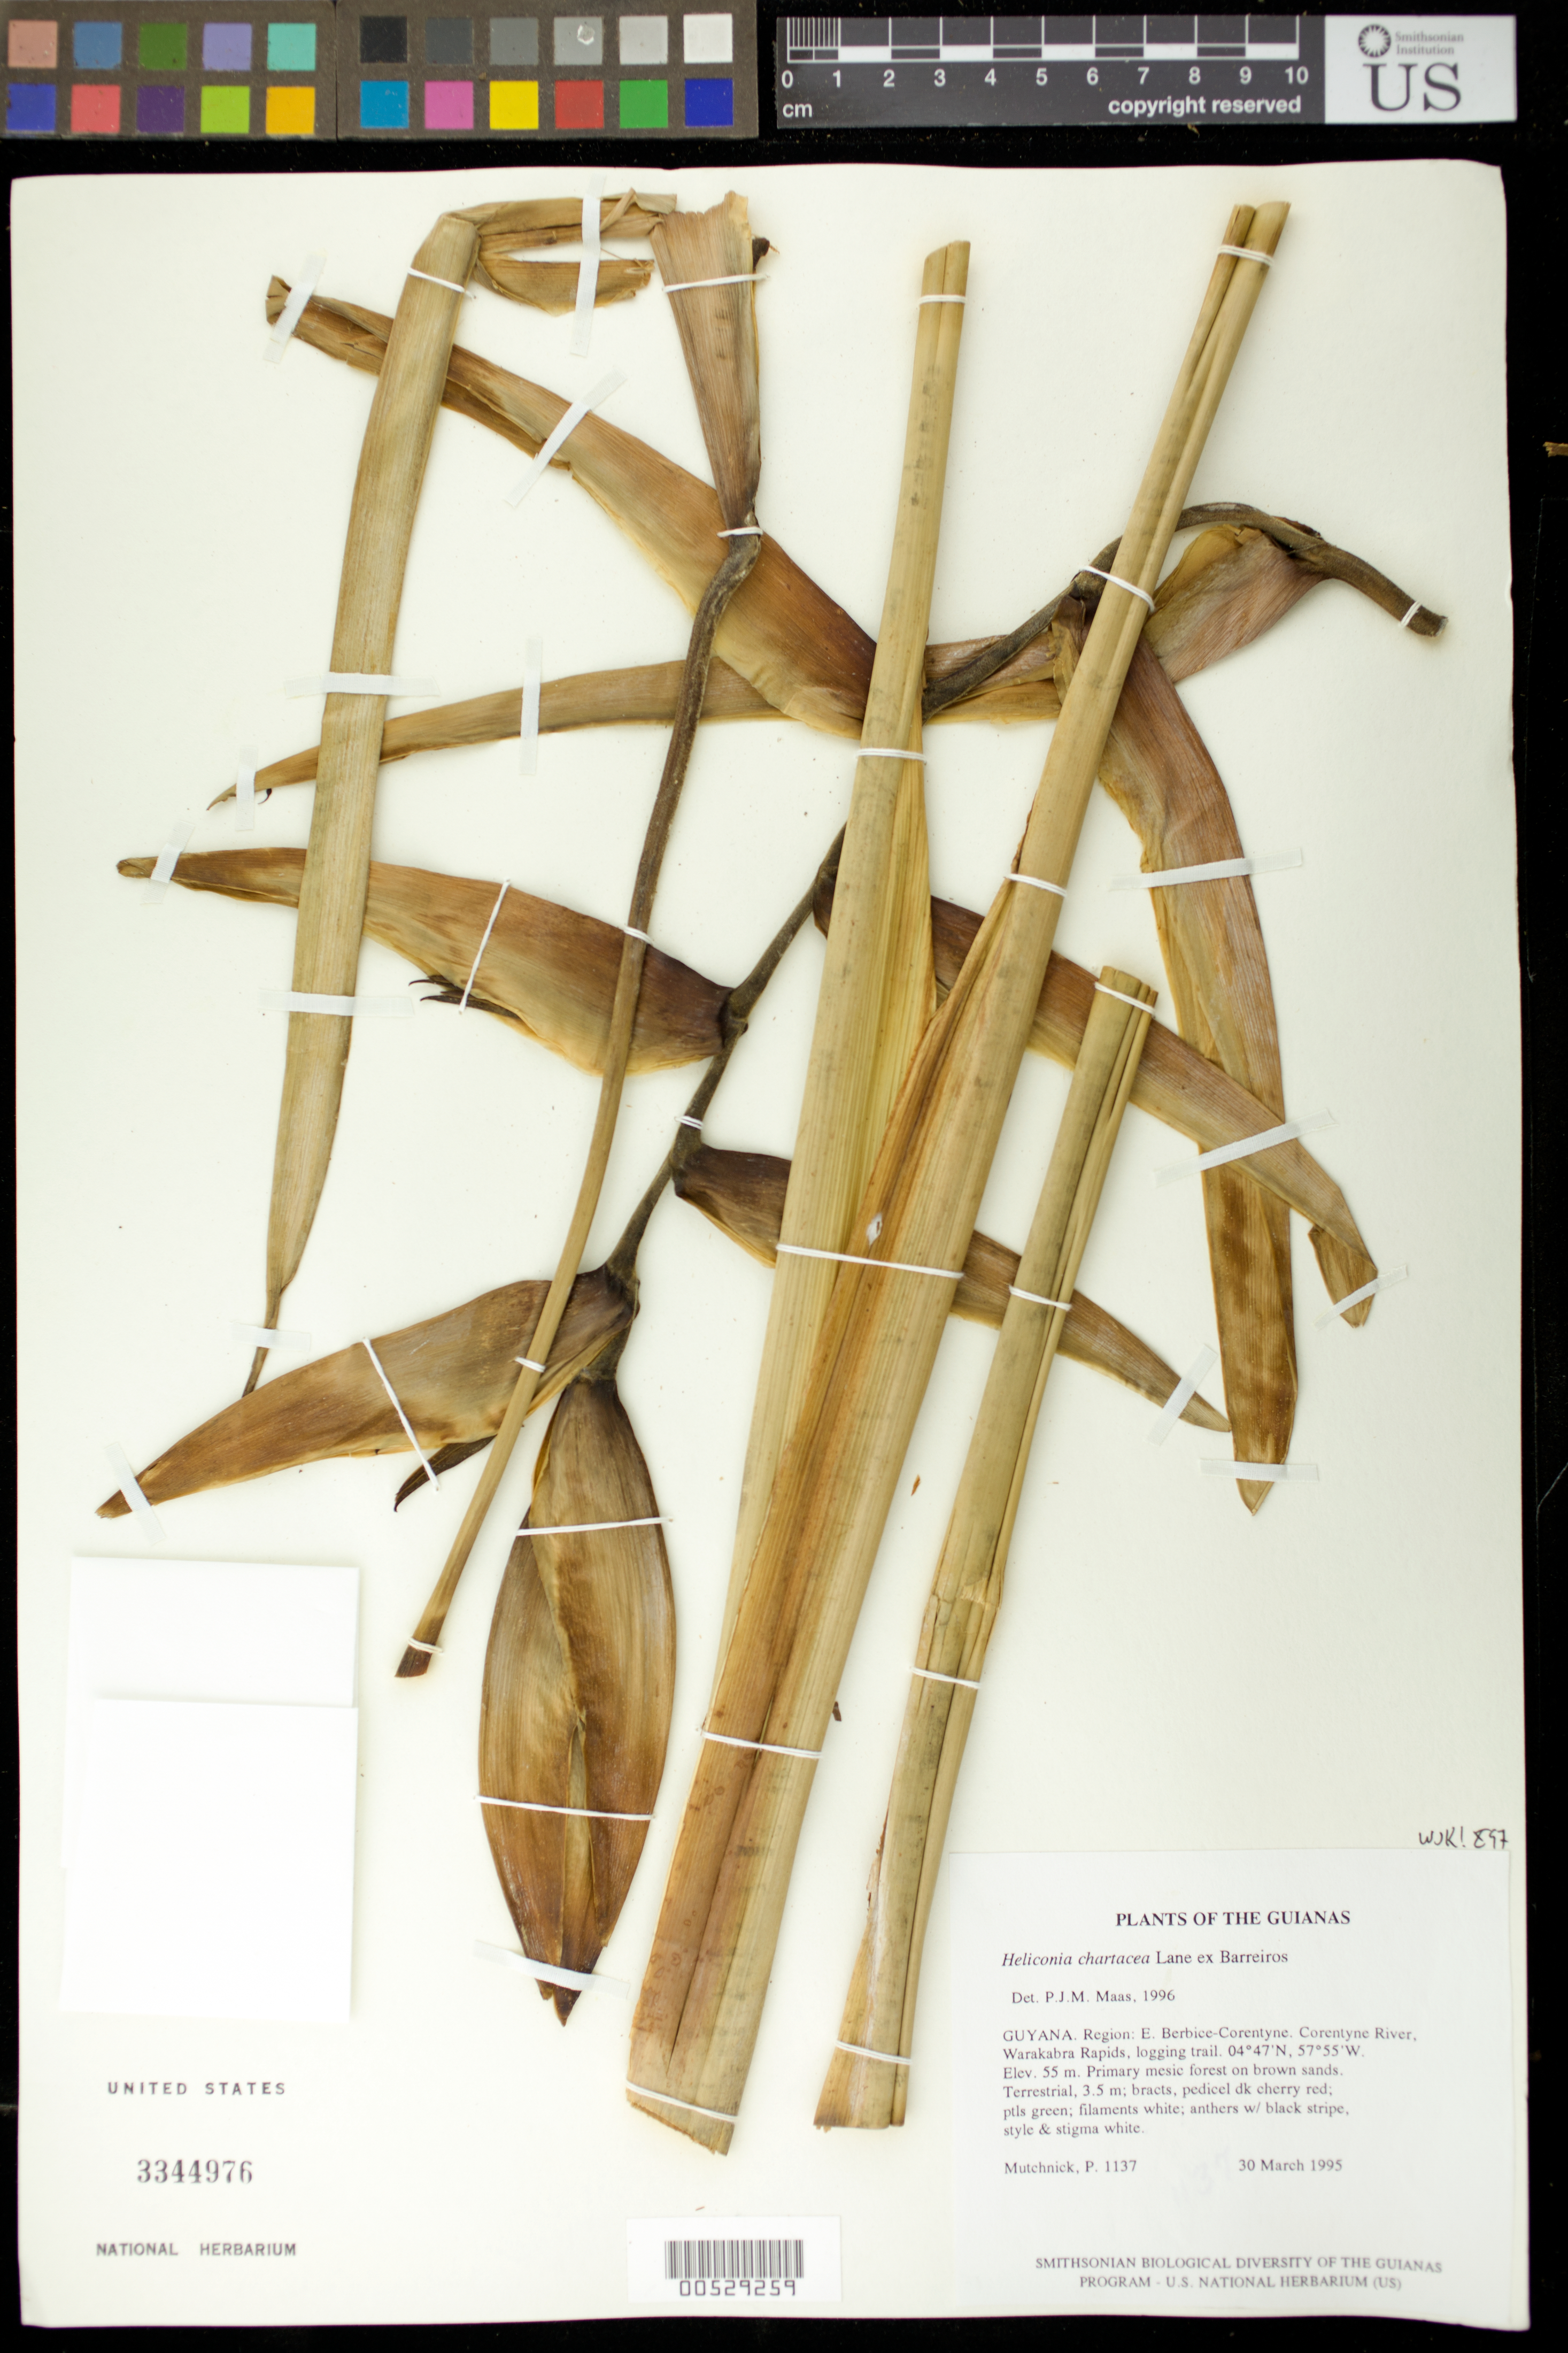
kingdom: Plantae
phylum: Tracheophyta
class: Liliopsida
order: Zingiberales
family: Heliconiaceae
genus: Heliconia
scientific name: Heliconia chartacea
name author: Lane ex Barreiros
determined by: Maas, Paul J. M.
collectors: P. Mutchnick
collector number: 1137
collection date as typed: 30 March 1995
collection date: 1995-03-30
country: Guyana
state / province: E. Berbice-Corentyne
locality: Corentyne River, Warakabra Rapids, logging trail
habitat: Primary mesic forest on brown sands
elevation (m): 55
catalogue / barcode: US 3344976